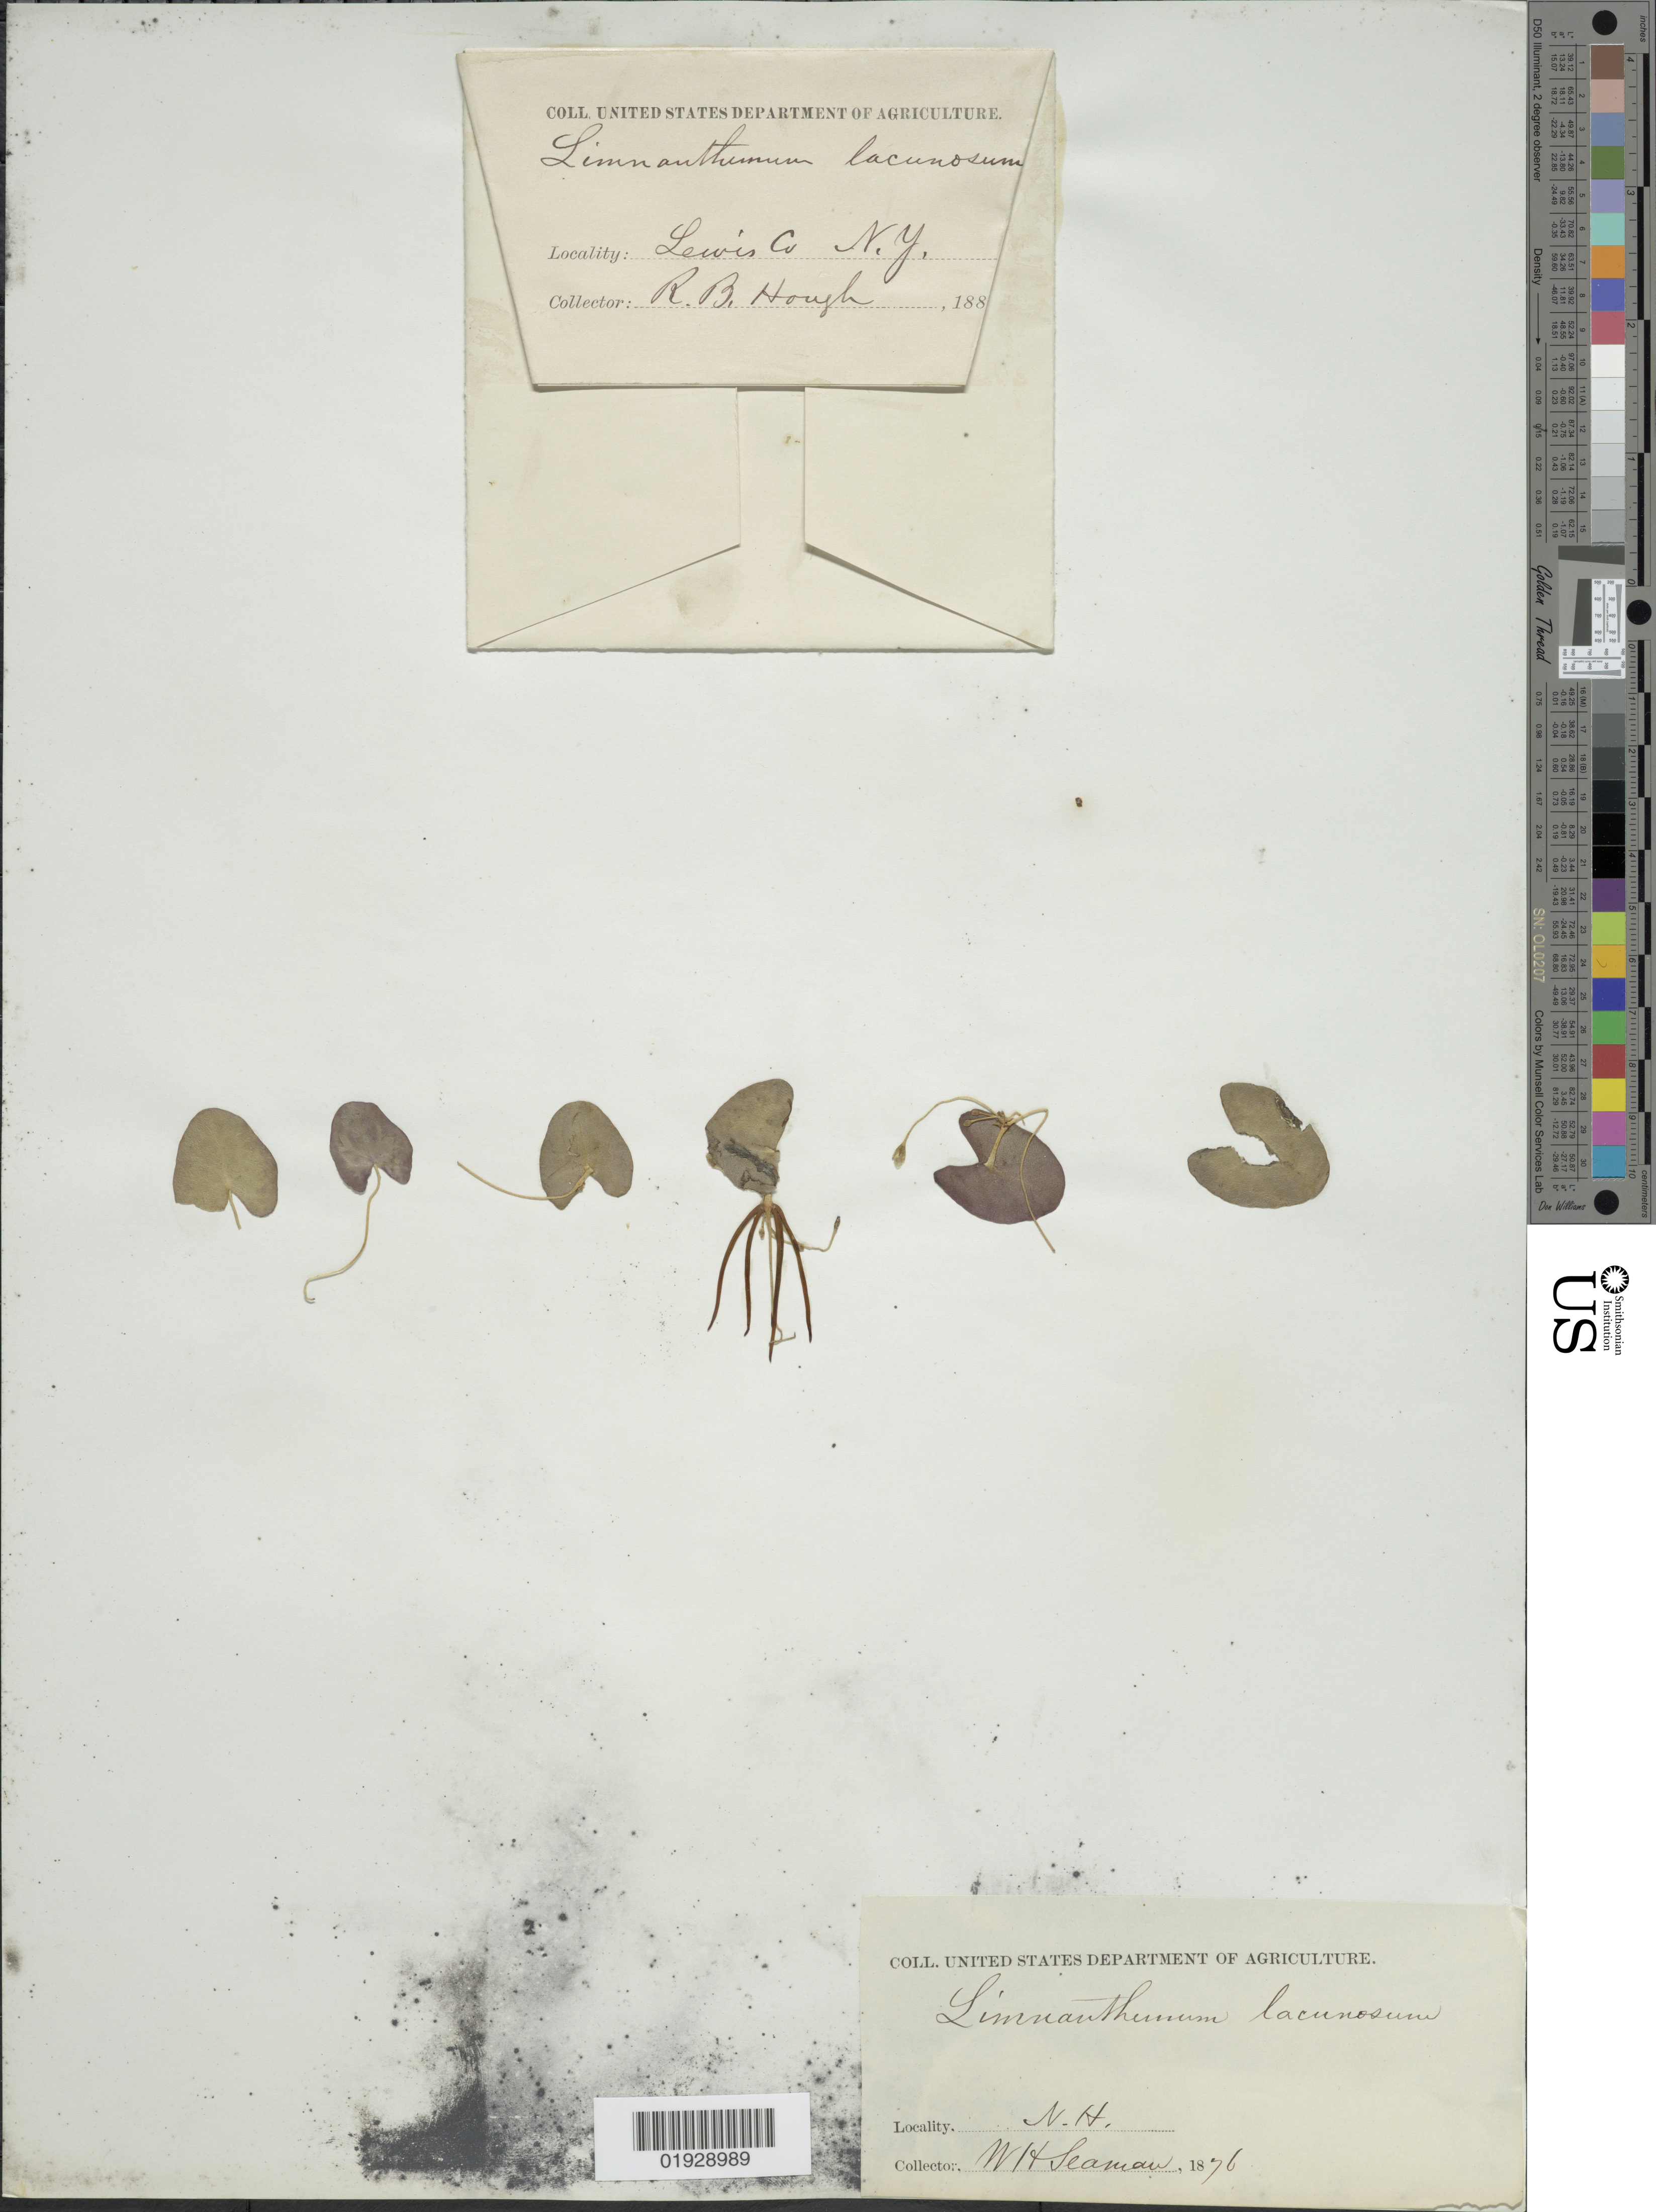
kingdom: Plantae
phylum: Tracheophyta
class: Magnoliopsida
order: Asterales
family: Menyanthaceae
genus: Nymphoides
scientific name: Nymphoides lacunosum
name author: Fernald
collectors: R. Hough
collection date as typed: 188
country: United States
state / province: New York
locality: Lewis Co., N.Y.